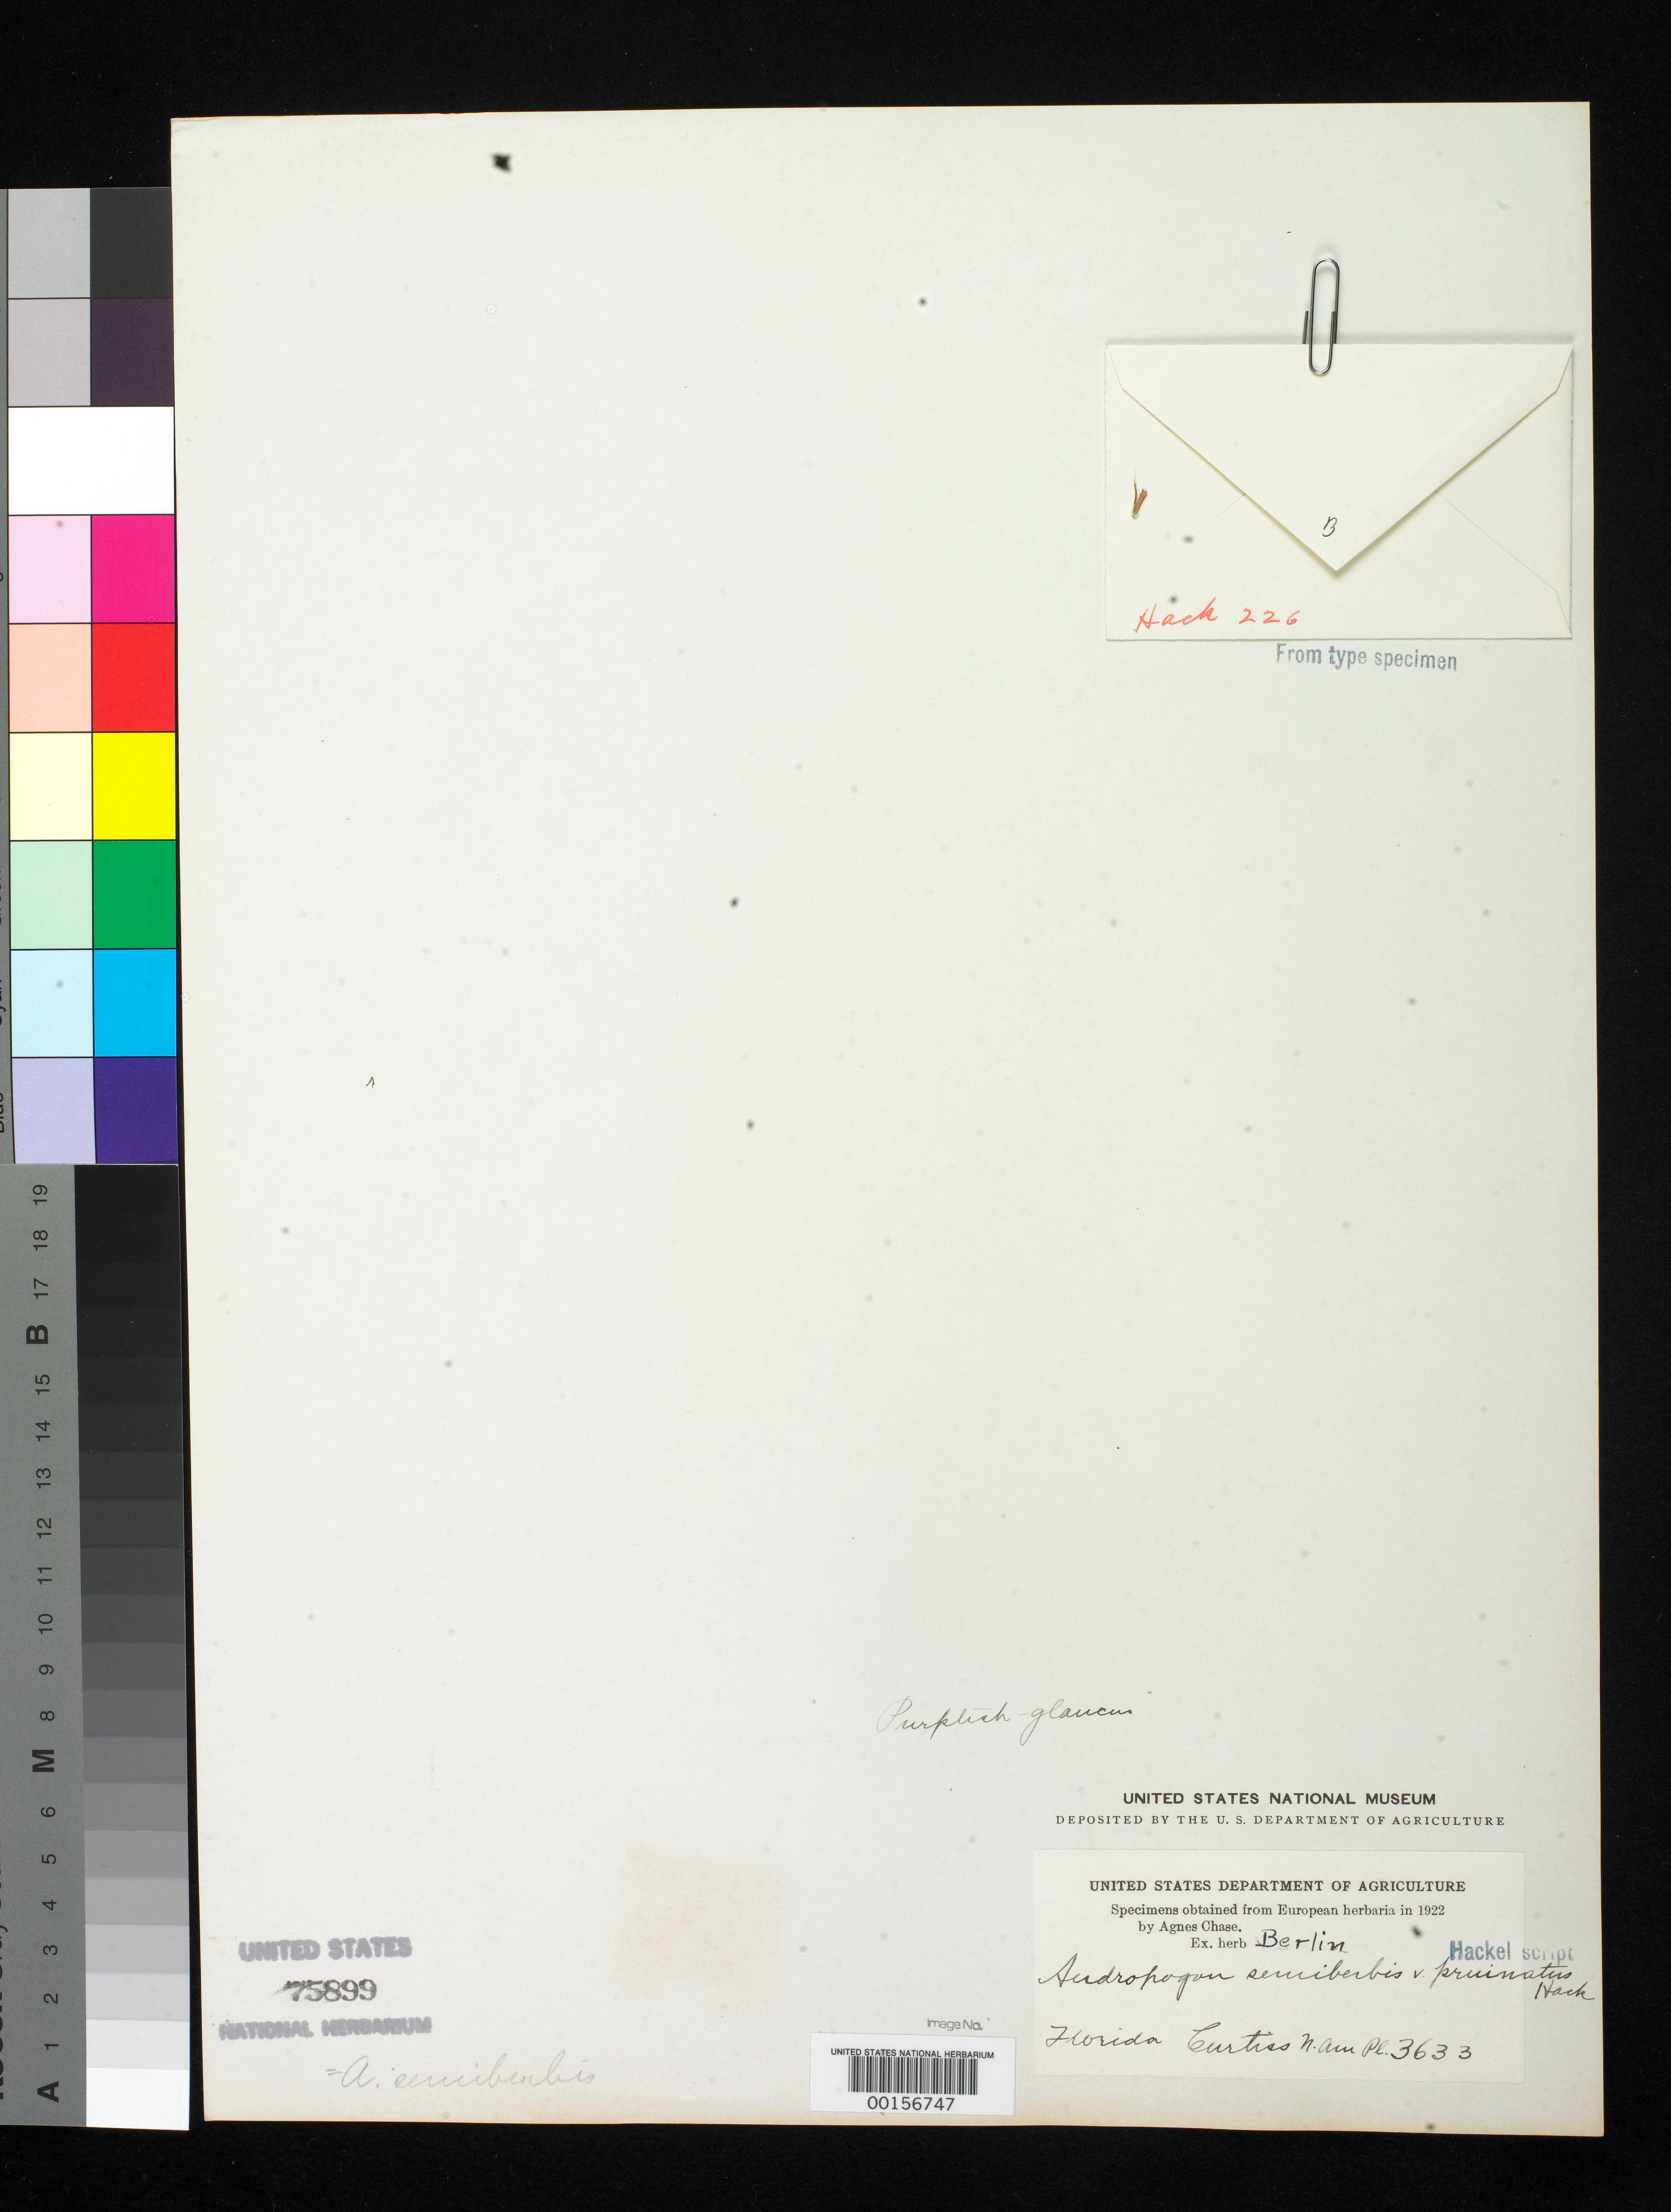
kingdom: Plantae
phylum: Tracheophyta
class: Liliopsida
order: Poales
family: Poaceae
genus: Andropogon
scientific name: Andropogon semiberbis subvar. pruinatus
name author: Hack. in A. DC.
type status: Type Collection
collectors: A. H. Curtiss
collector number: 3633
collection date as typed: March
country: United States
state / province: Florida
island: Umbrella Key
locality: Umbrella Key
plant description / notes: Fragmentary material of type specimen ex herb. Berlin. Contains infl. fragment.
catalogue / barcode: US 75899